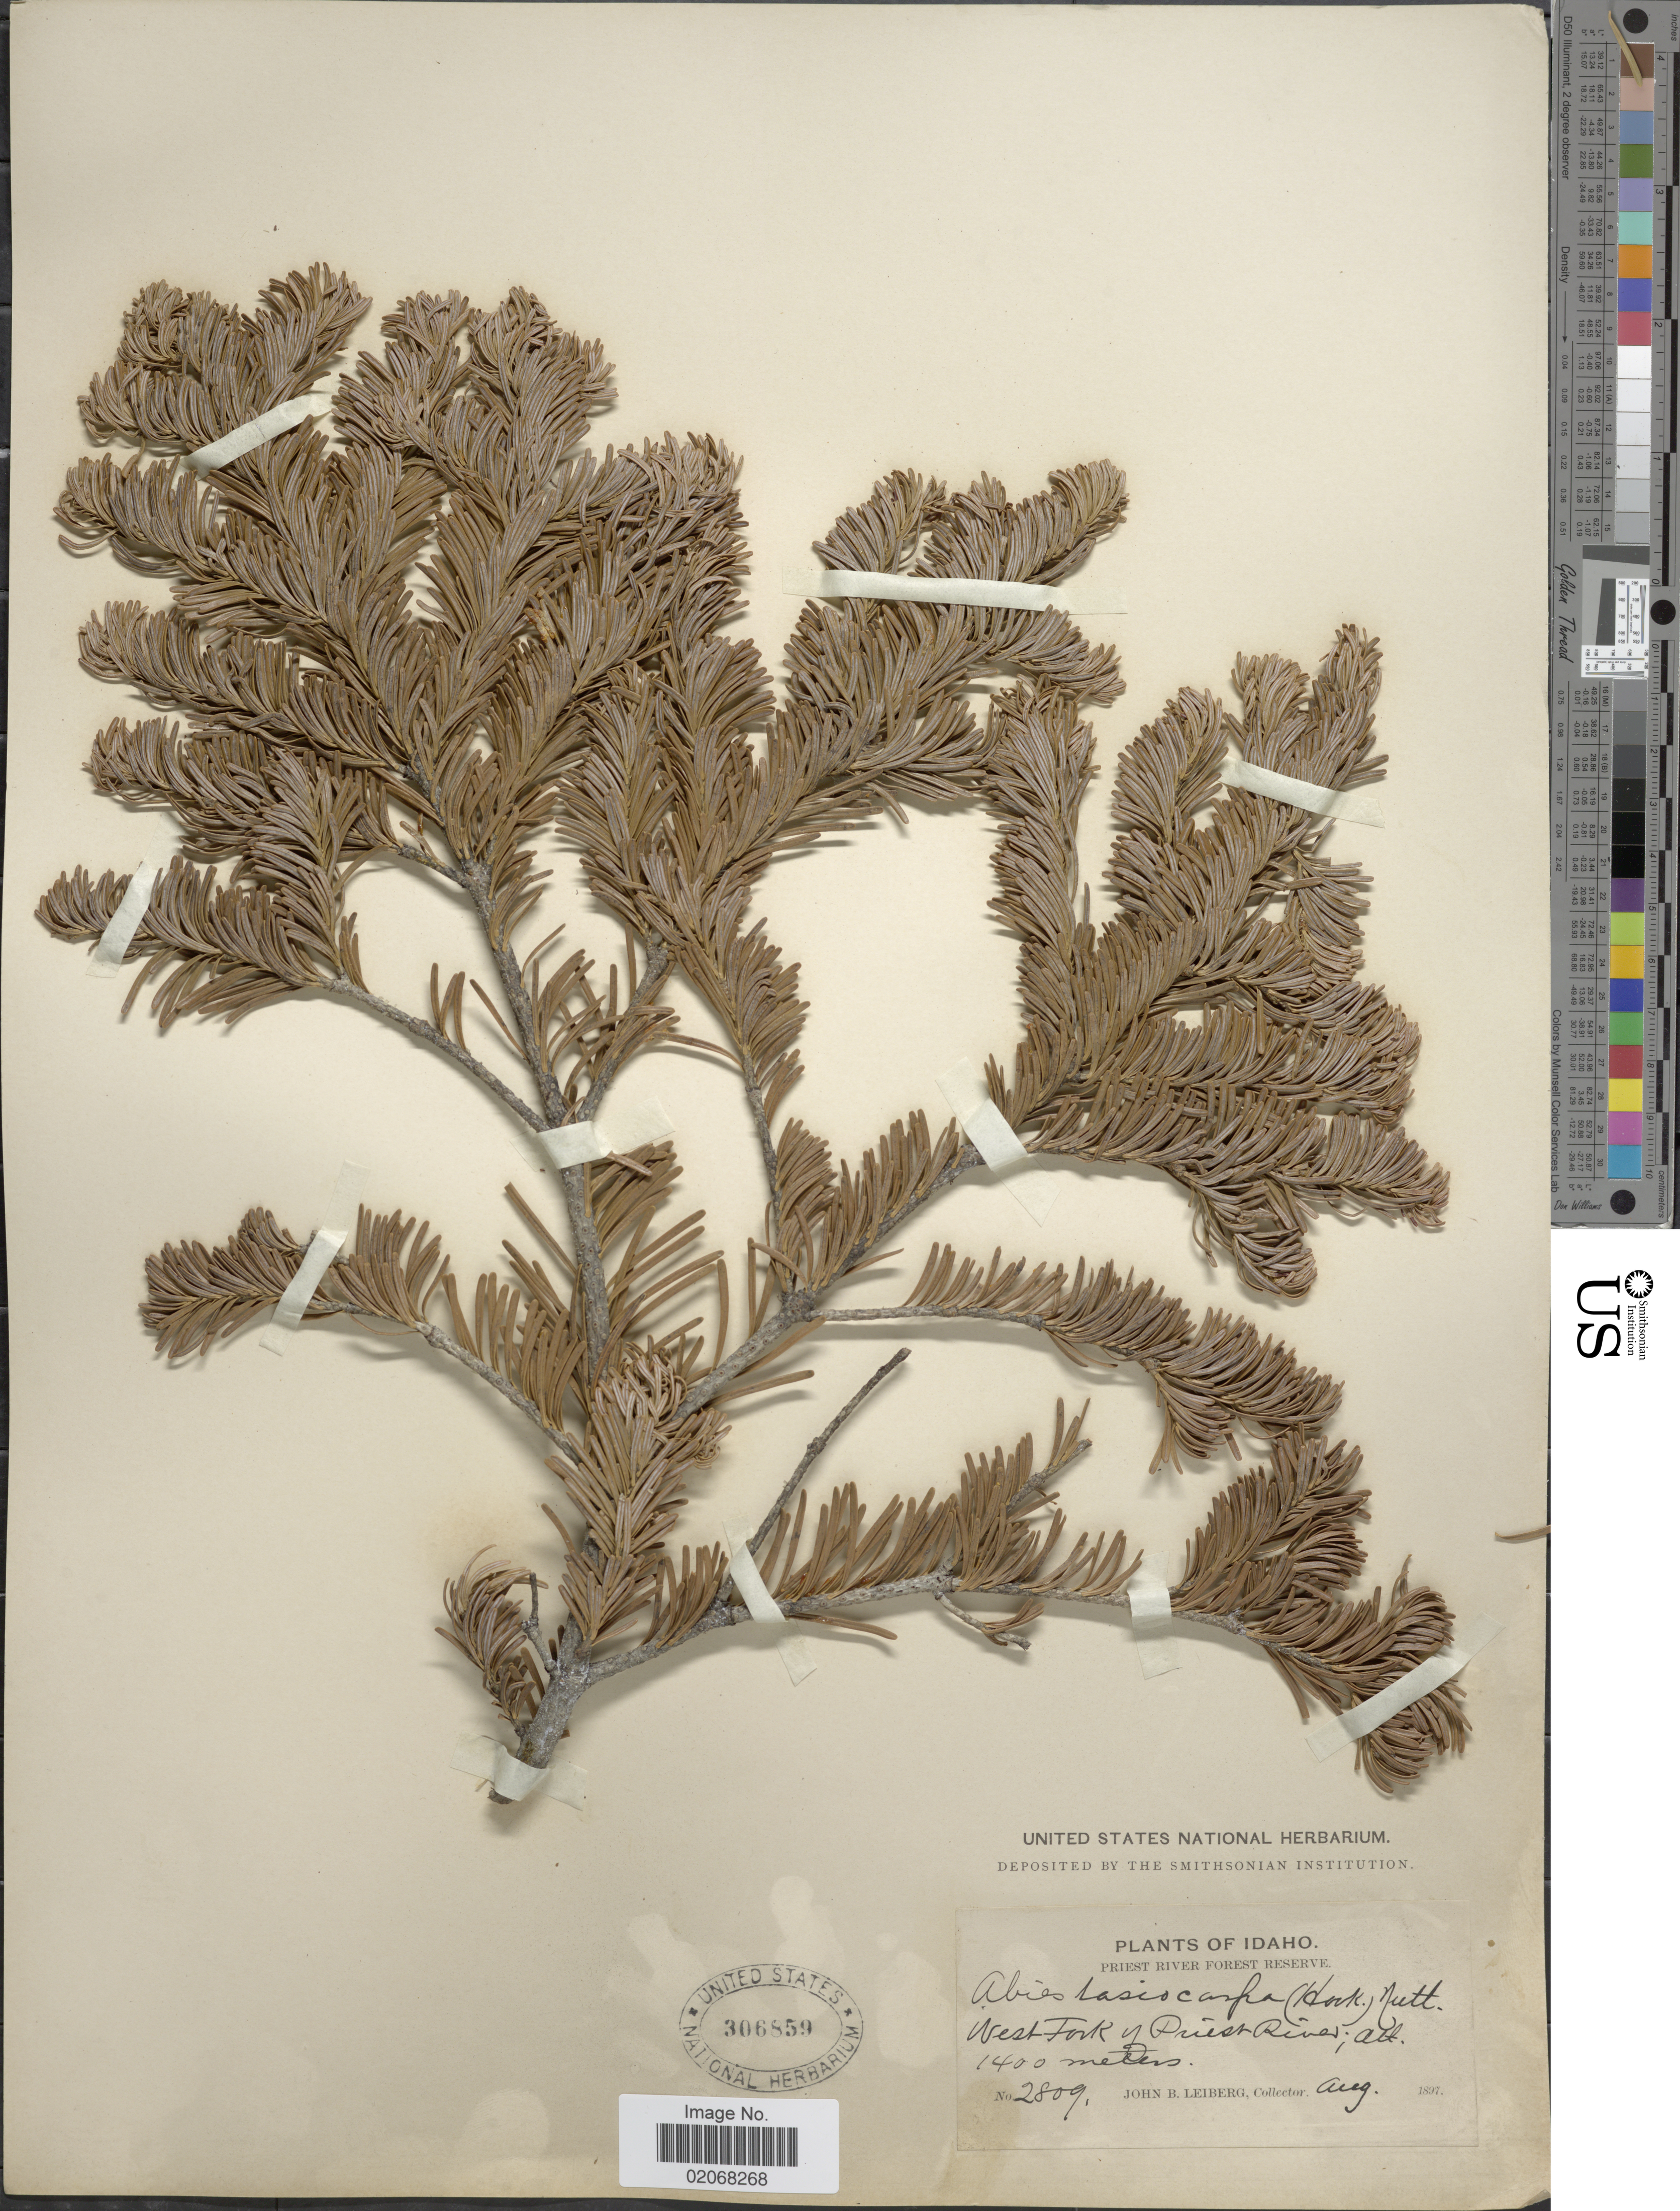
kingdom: Plantae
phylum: Tracheophyta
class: Pinopsida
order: Pinales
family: Pinaceae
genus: Abies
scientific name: Abies lasiocarpa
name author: (Hook.) Nutt.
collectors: J. Leiberg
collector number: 2809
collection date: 1897-08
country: United States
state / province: Idaho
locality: Priest River Forest Reserve, West Fork of Priest River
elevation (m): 1400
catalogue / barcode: US 306859